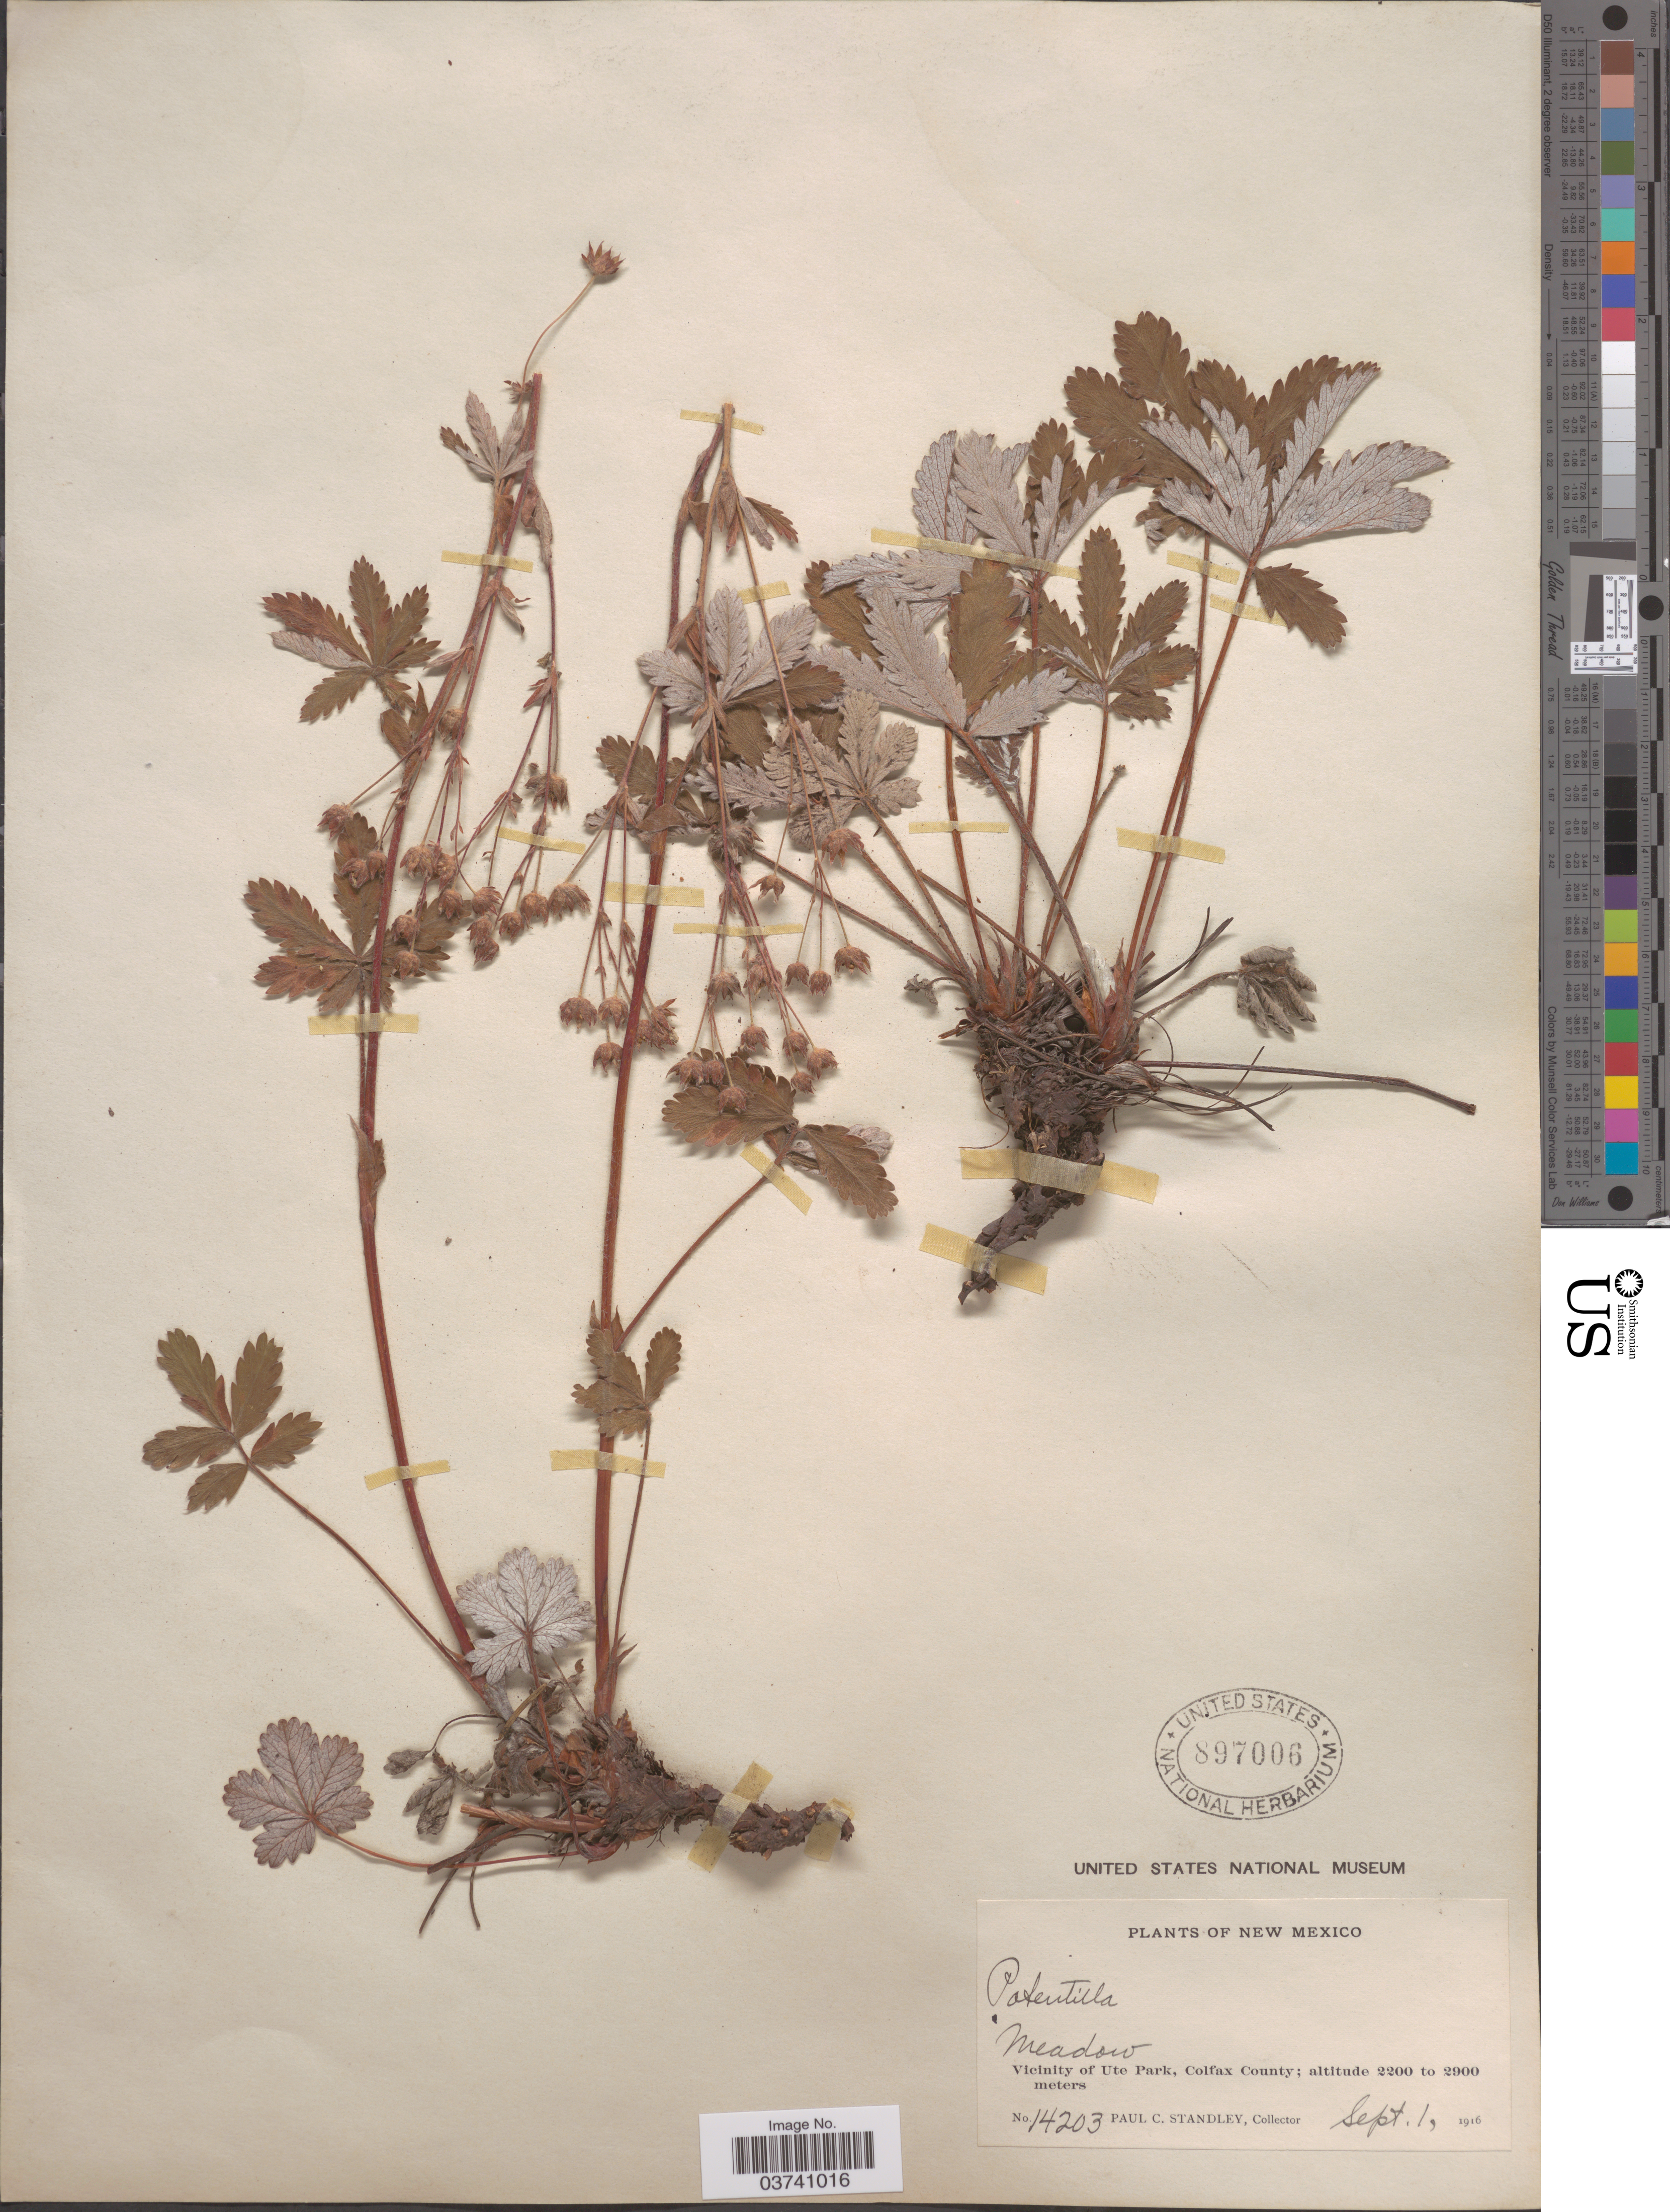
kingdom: Plantae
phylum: Tracheophyta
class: Magnoliopsida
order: Rosales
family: Rosaceae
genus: Potentilla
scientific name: Potentilla sp.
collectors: P. C. Standley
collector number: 14203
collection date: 1916-09-01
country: United States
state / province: New Mexico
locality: Vicinity of Ute Park, Colfax County.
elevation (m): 2200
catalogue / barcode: US 897006